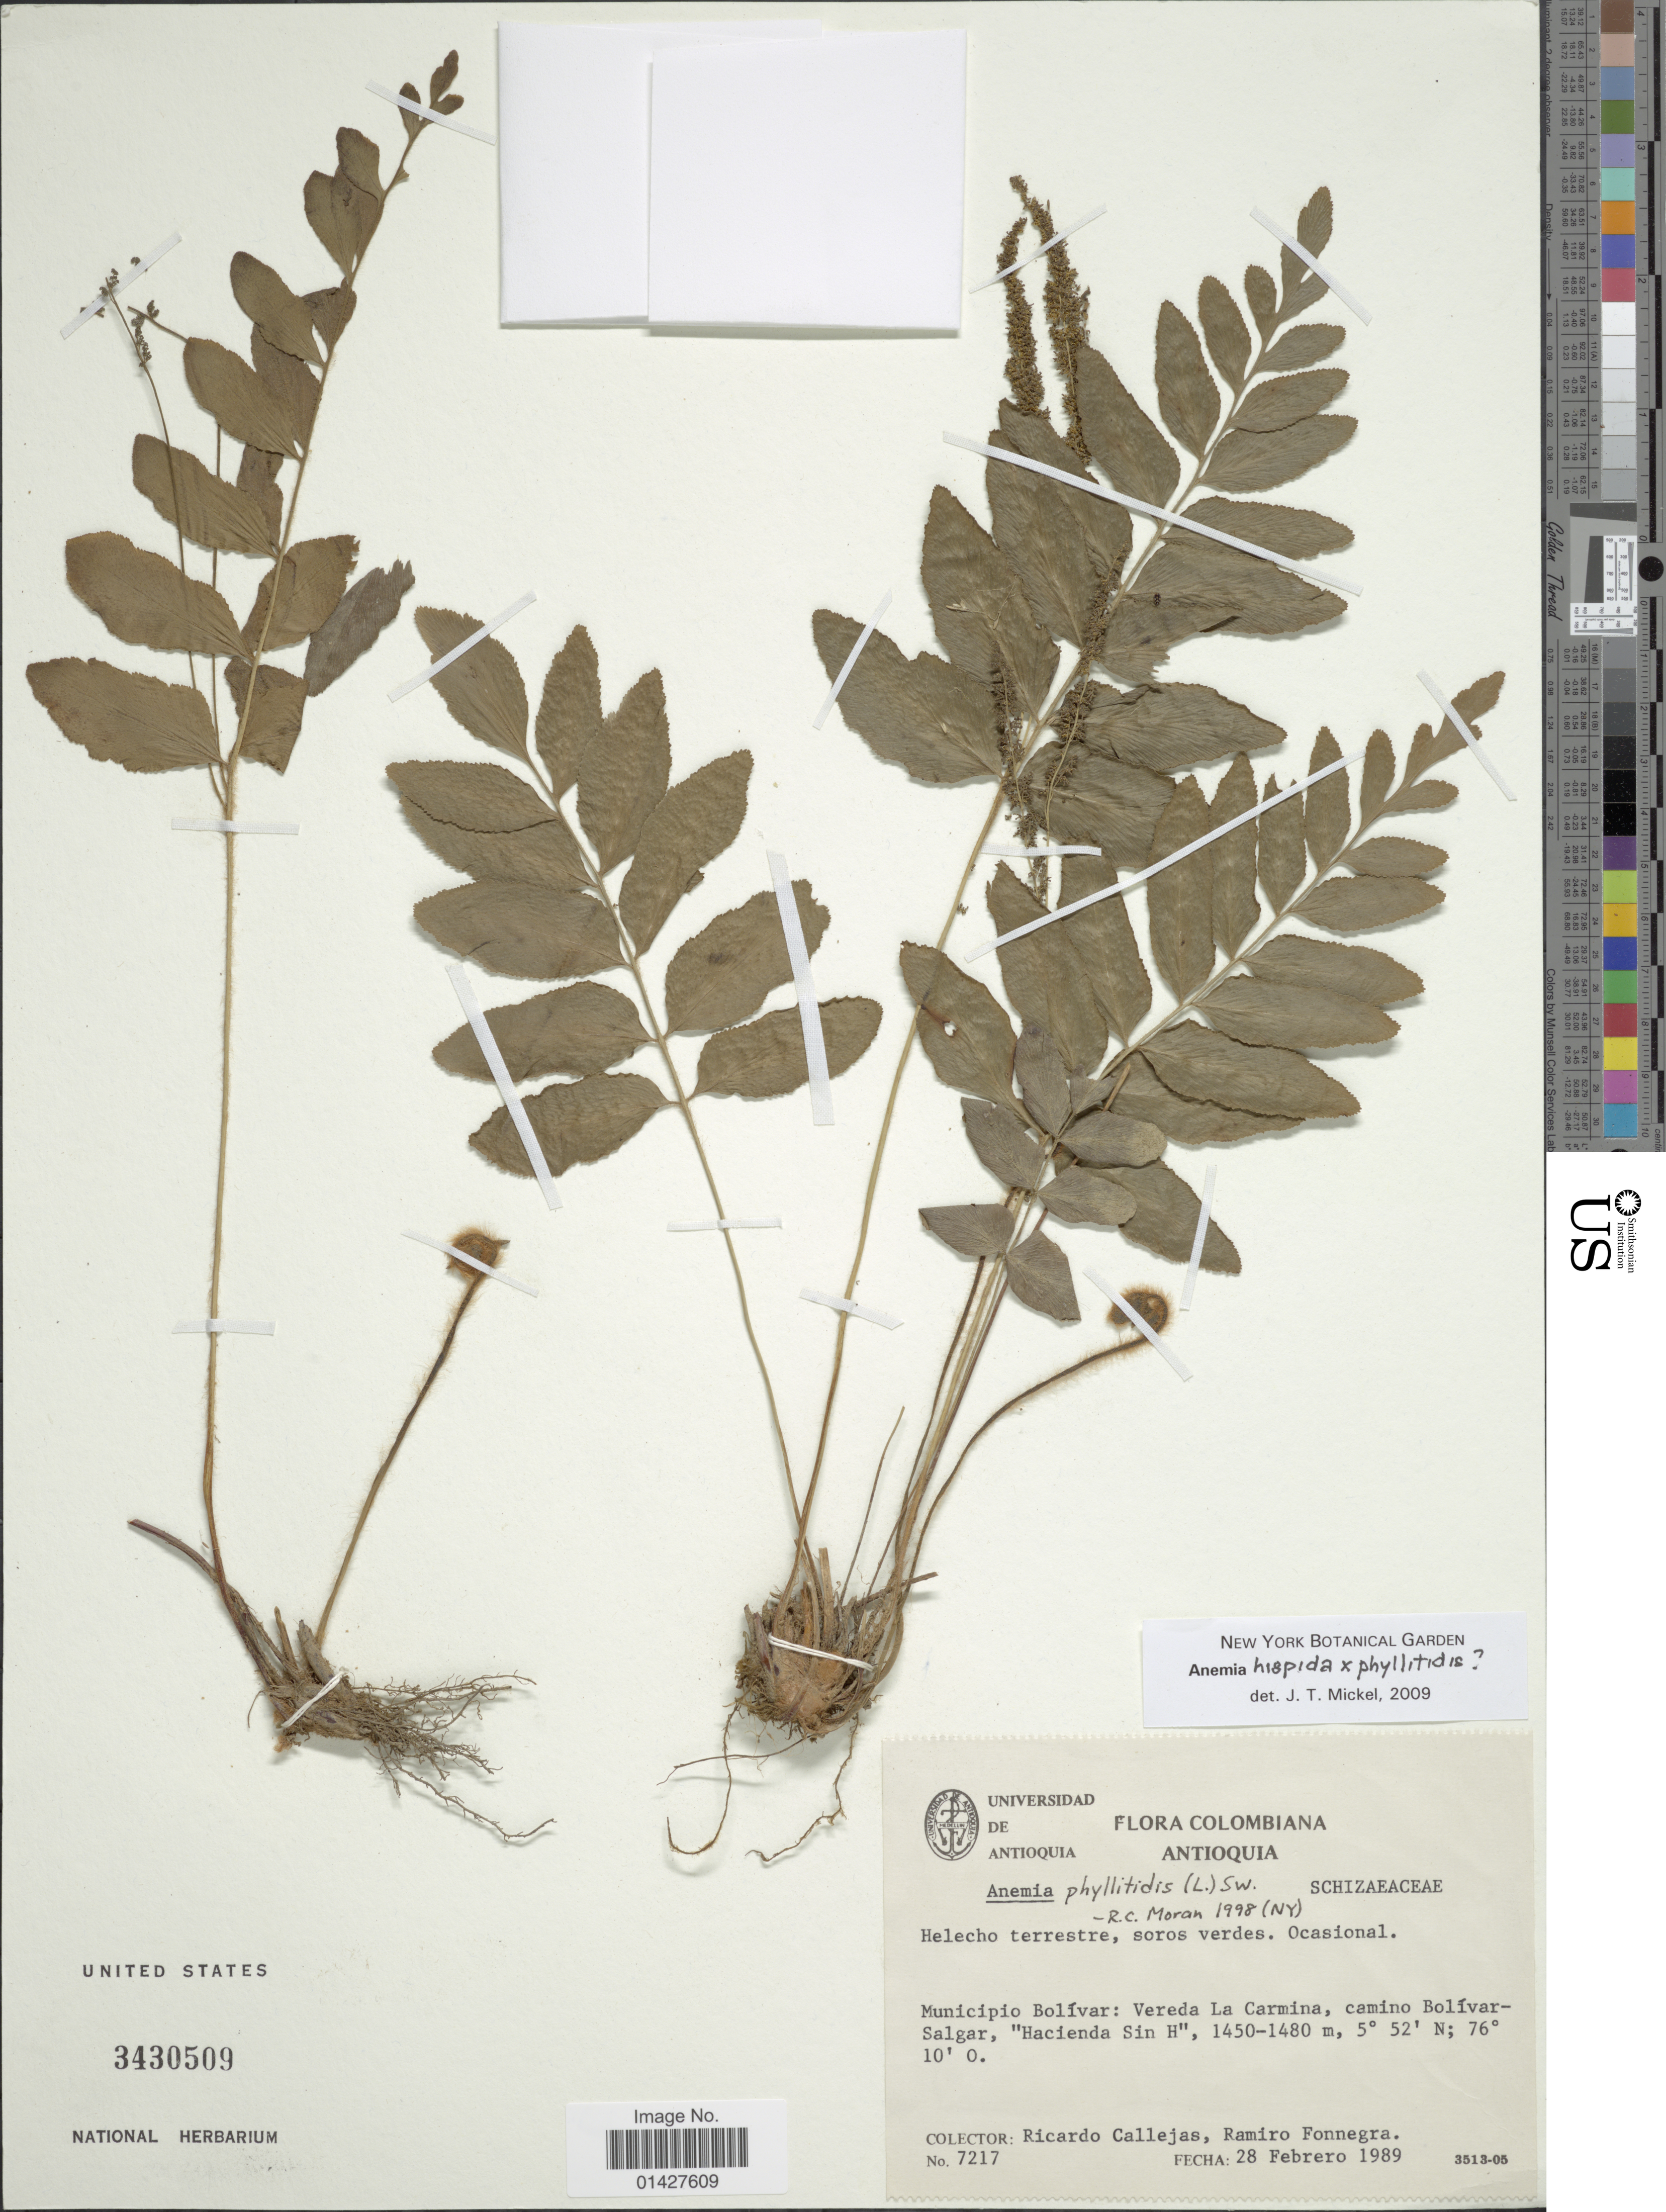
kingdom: Plantae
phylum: Tracheophyta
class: Polypodiopsida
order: Schizaeales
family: Anemiaceae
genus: Anemia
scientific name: Anemia hispida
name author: Kunze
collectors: R. Callejas & R. Fonnegra G.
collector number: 7217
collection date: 1989-02-28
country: Colombia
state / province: Antioquia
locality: Municipio Bolivar: Vereda La Carmina, camino Bolivar-Slgar, 'hacienda Sin H,'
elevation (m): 1450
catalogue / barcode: US 3430509